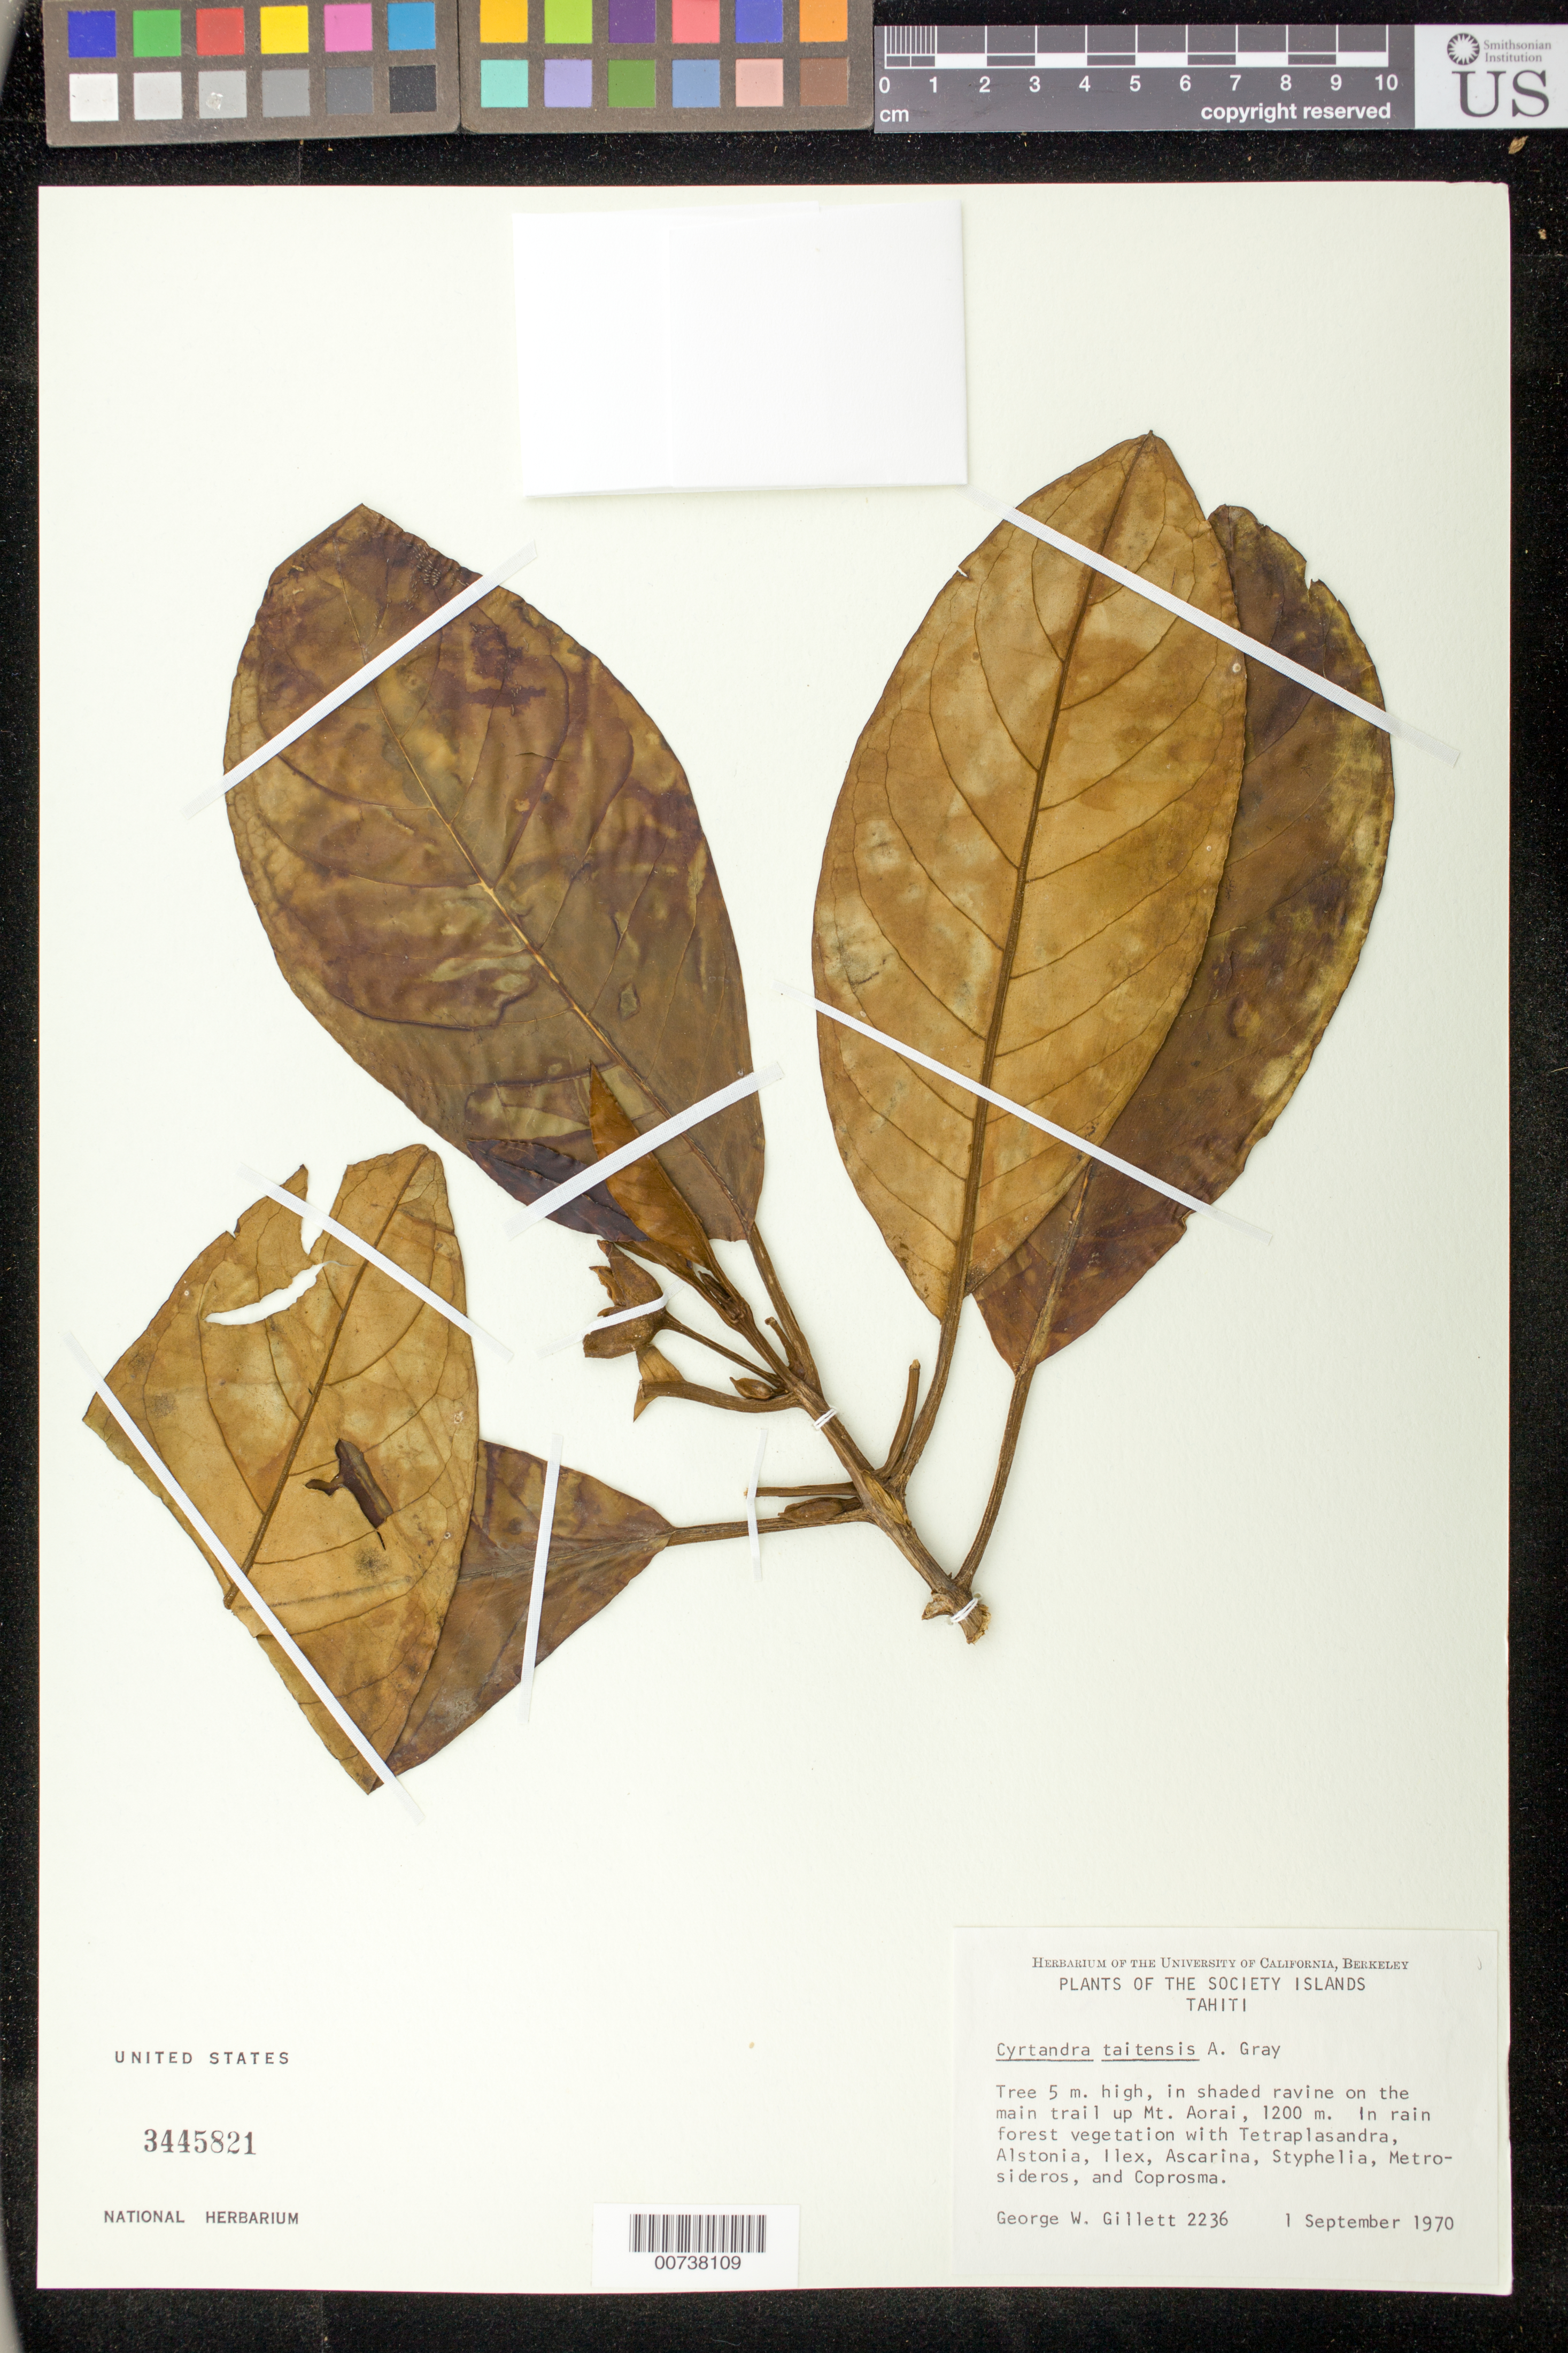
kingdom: Plantae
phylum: Tracheophyta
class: Magnoliopsida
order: Lamiales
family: Gesneriaceae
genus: Cyrtandra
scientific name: Cyrtandra taitensis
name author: W. Rich ex A. Gray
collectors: G. Gillett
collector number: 2236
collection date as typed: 01 Sep 1970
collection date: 1970-09-01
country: French Polynesia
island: Tahiti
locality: On the main trail up Mt. Aorai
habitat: In shaded ravine… in rain forest vegetation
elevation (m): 1200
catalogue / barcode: US 3445821